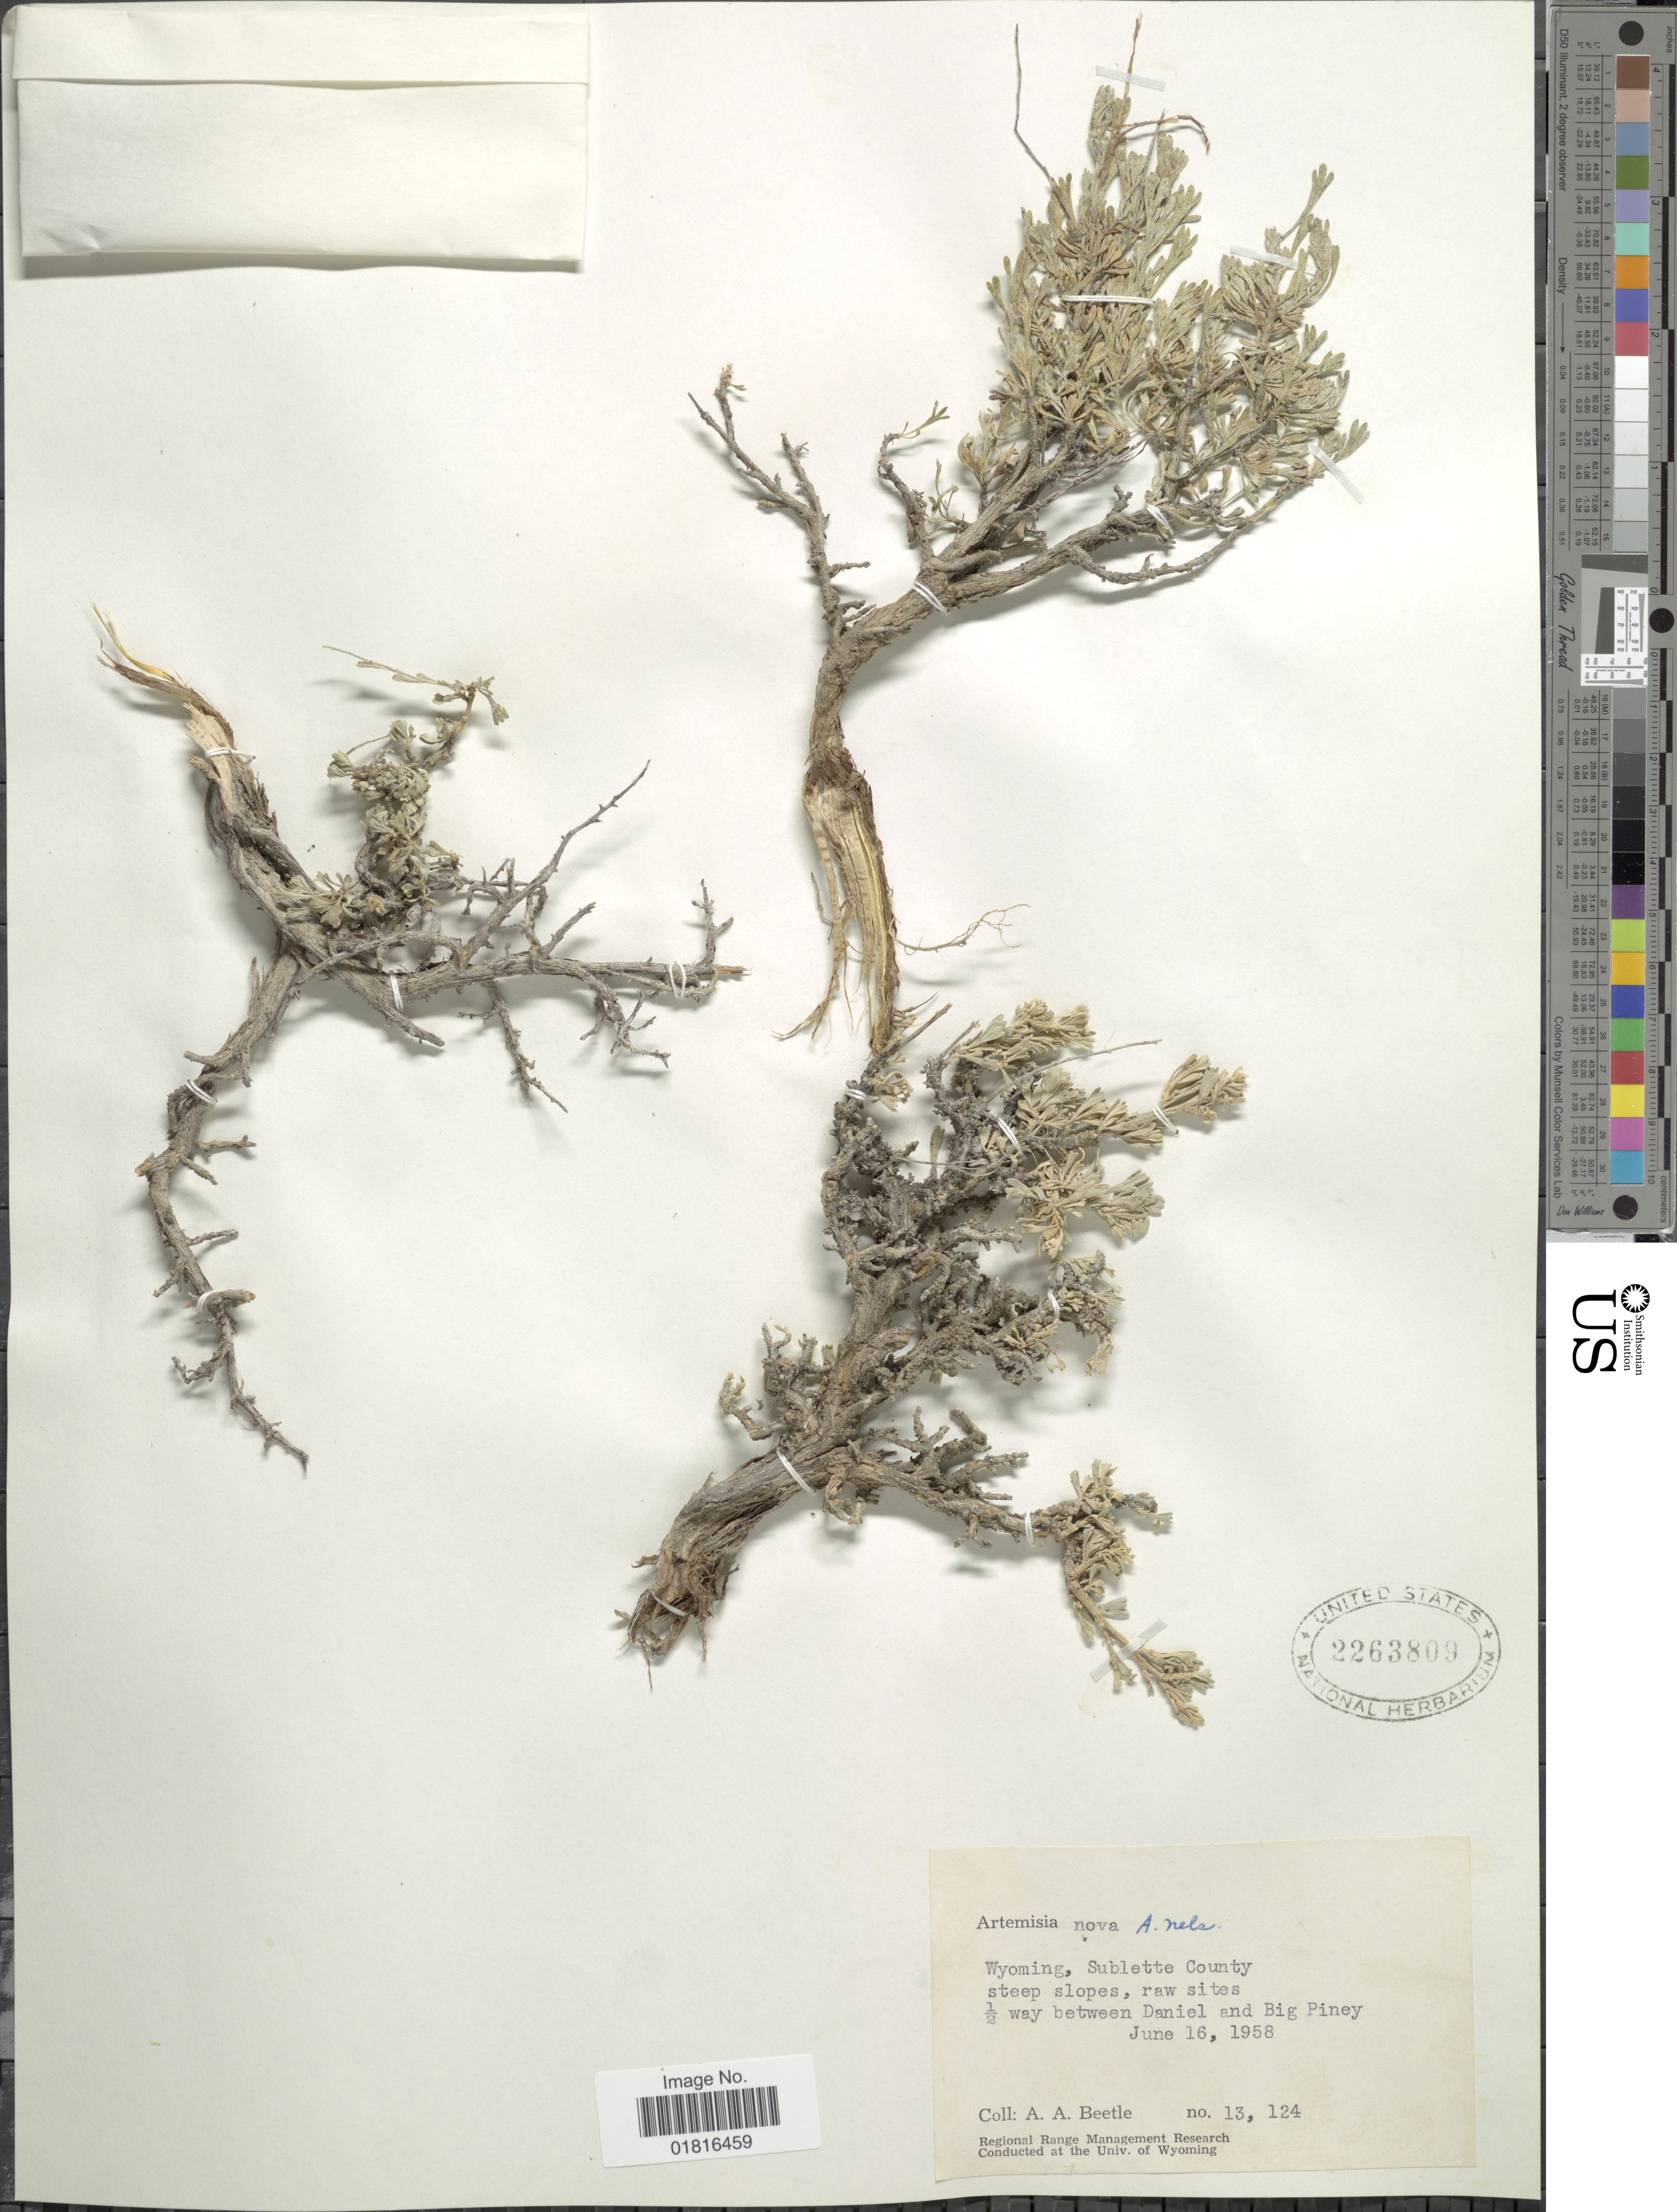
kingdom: Plantae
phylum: Tracheophyta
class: Magnoliopsida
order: Asterales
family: Asteraceae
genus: Artemisia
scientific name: Artemisia nova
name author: A. Nelson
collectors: A. A. Beetle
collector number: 13124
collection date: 1958-06-16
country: United States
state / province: Wyoming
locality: Sublette County steep slopes, raw sites ½ way between Daniel and Big Piney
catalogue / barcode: US 2263809